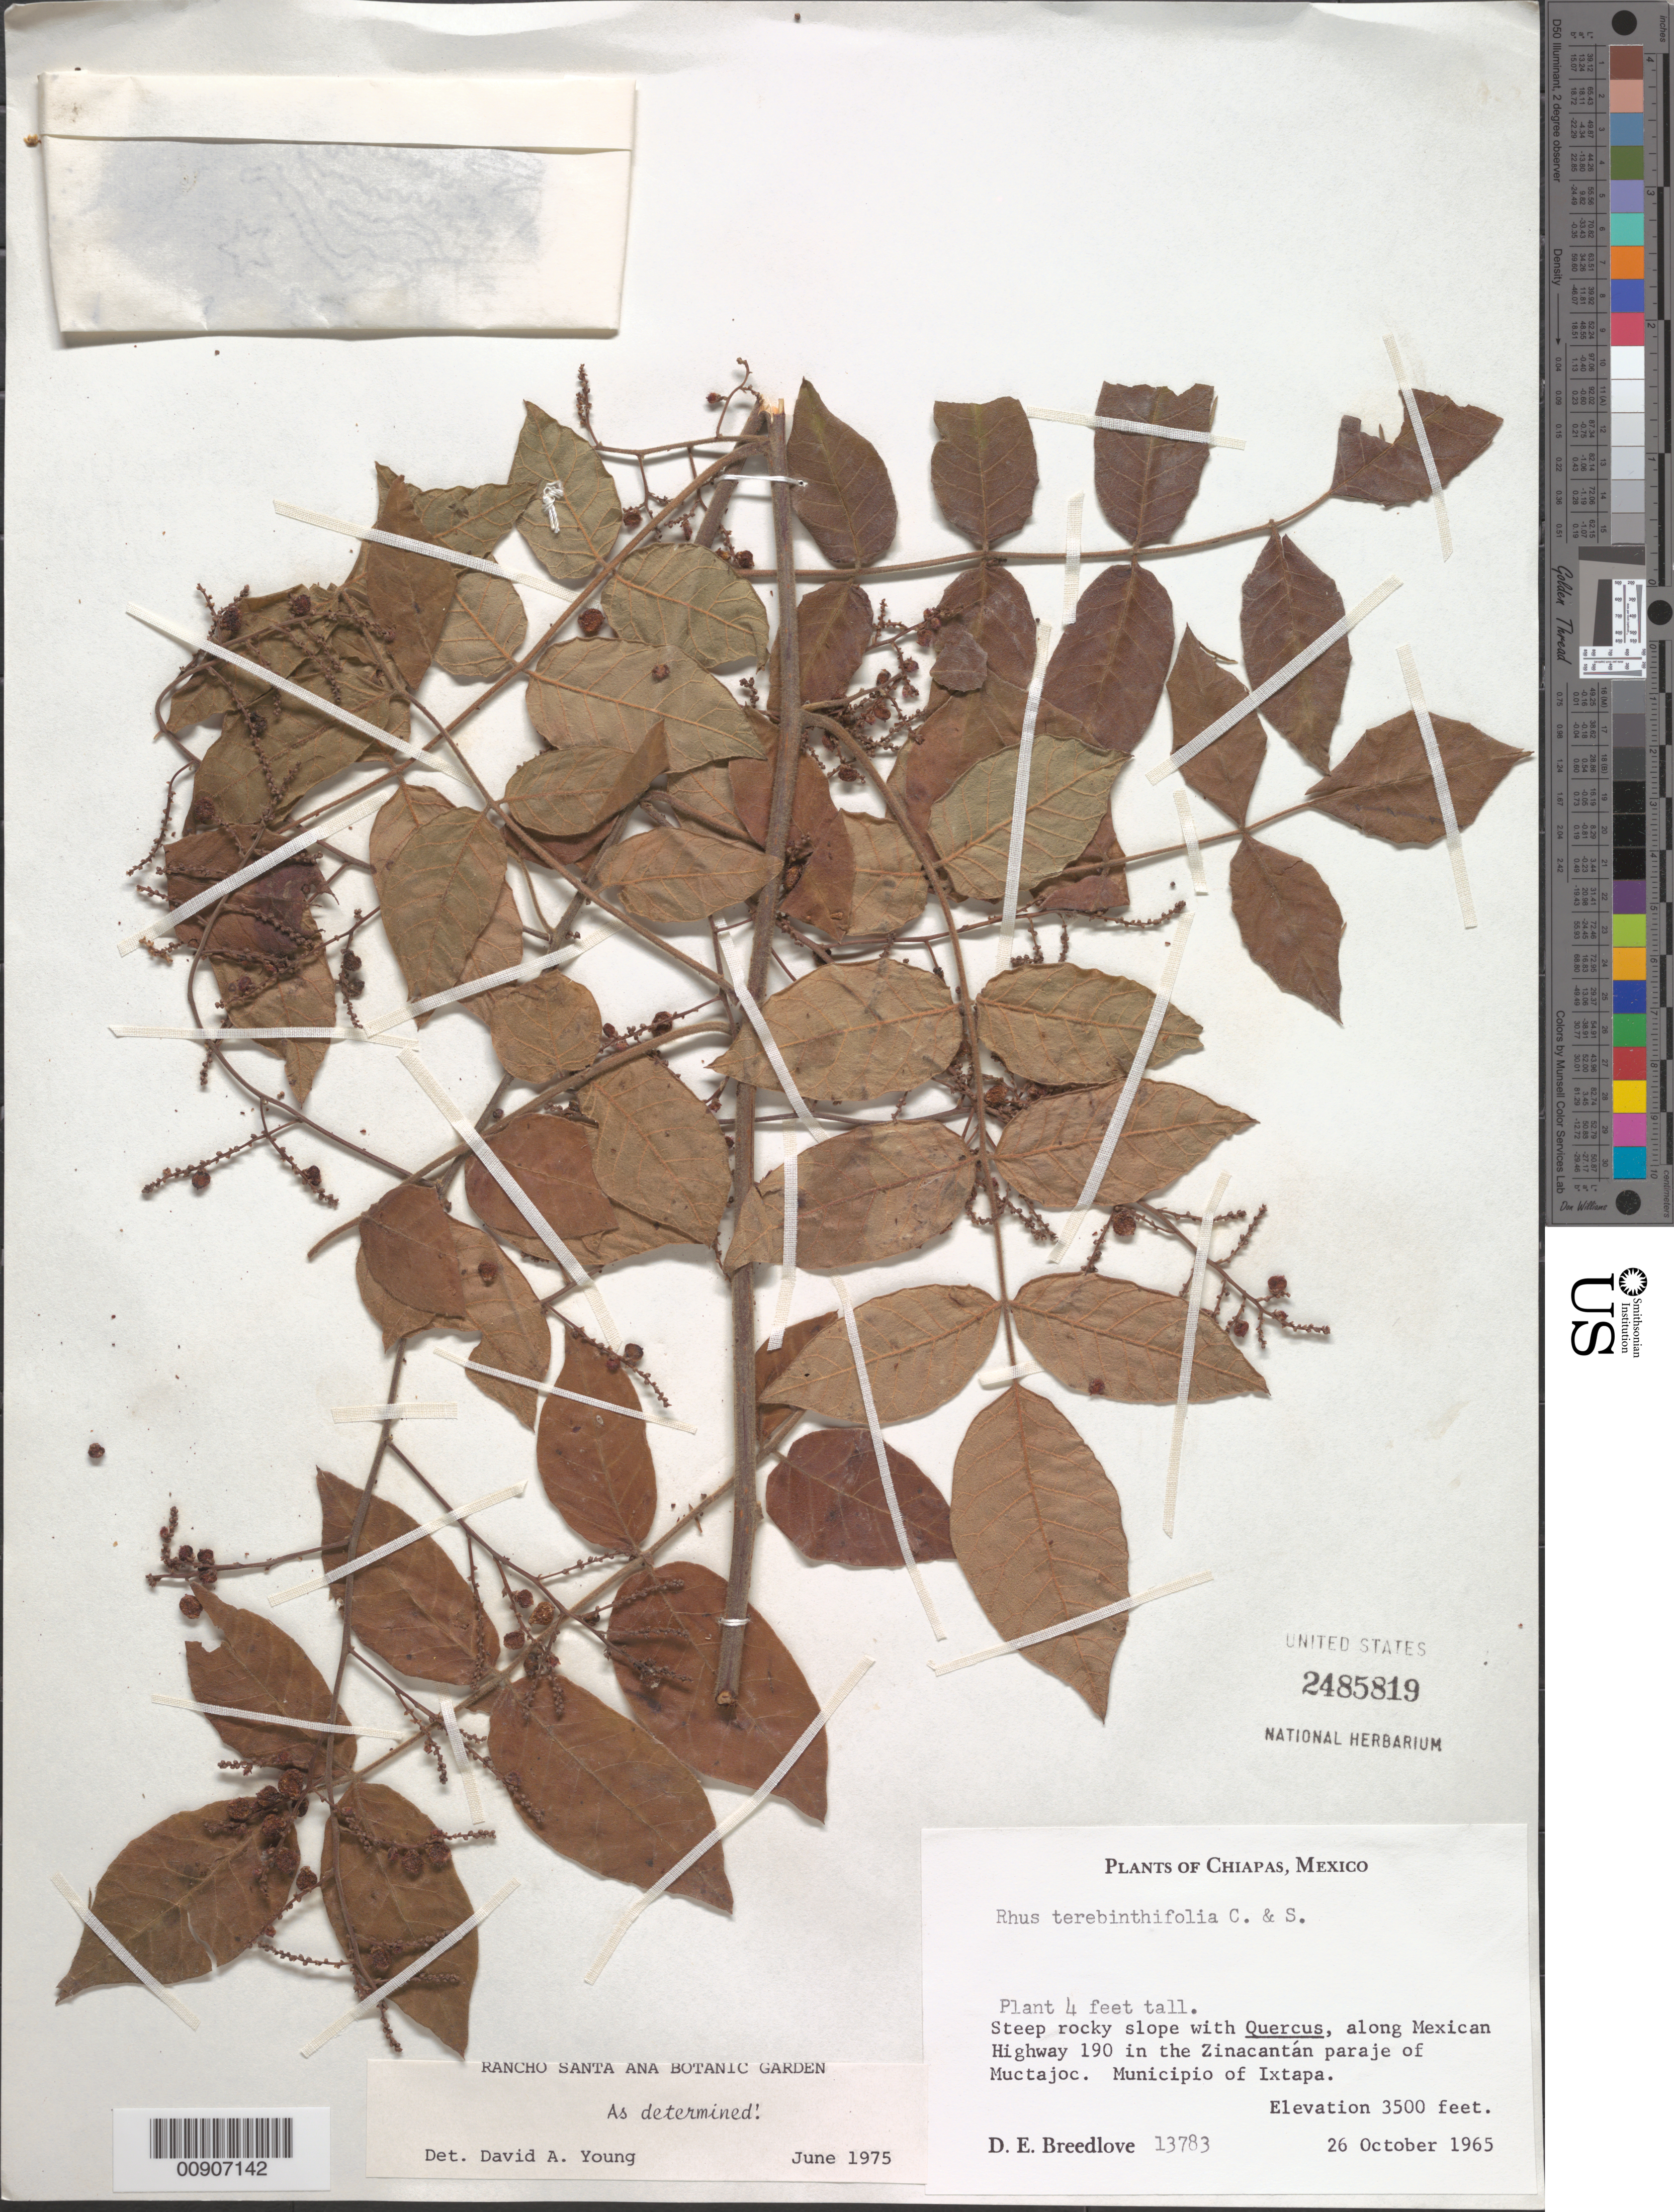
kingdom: Plantae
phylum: Tracheophyta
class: Magnoliopsida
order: Sapindales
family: Anacardiaceae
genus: Rhus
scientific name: Rhus terebinthifolia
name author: Schltdl. & Cham.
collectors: D. E. Breedlove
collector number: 13783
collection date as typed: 26 Oct 1965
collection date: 1965-10-26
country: Mexico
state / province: Chiapas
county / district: Ixtapa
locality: Along Mexican Highway 190 in the Zinacantán paraje of Muctajoc. Municipio of Ixtapa, Chiapas.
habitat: Steep rocky slope with Quercus.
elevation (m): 1067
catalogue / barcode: US 2485819